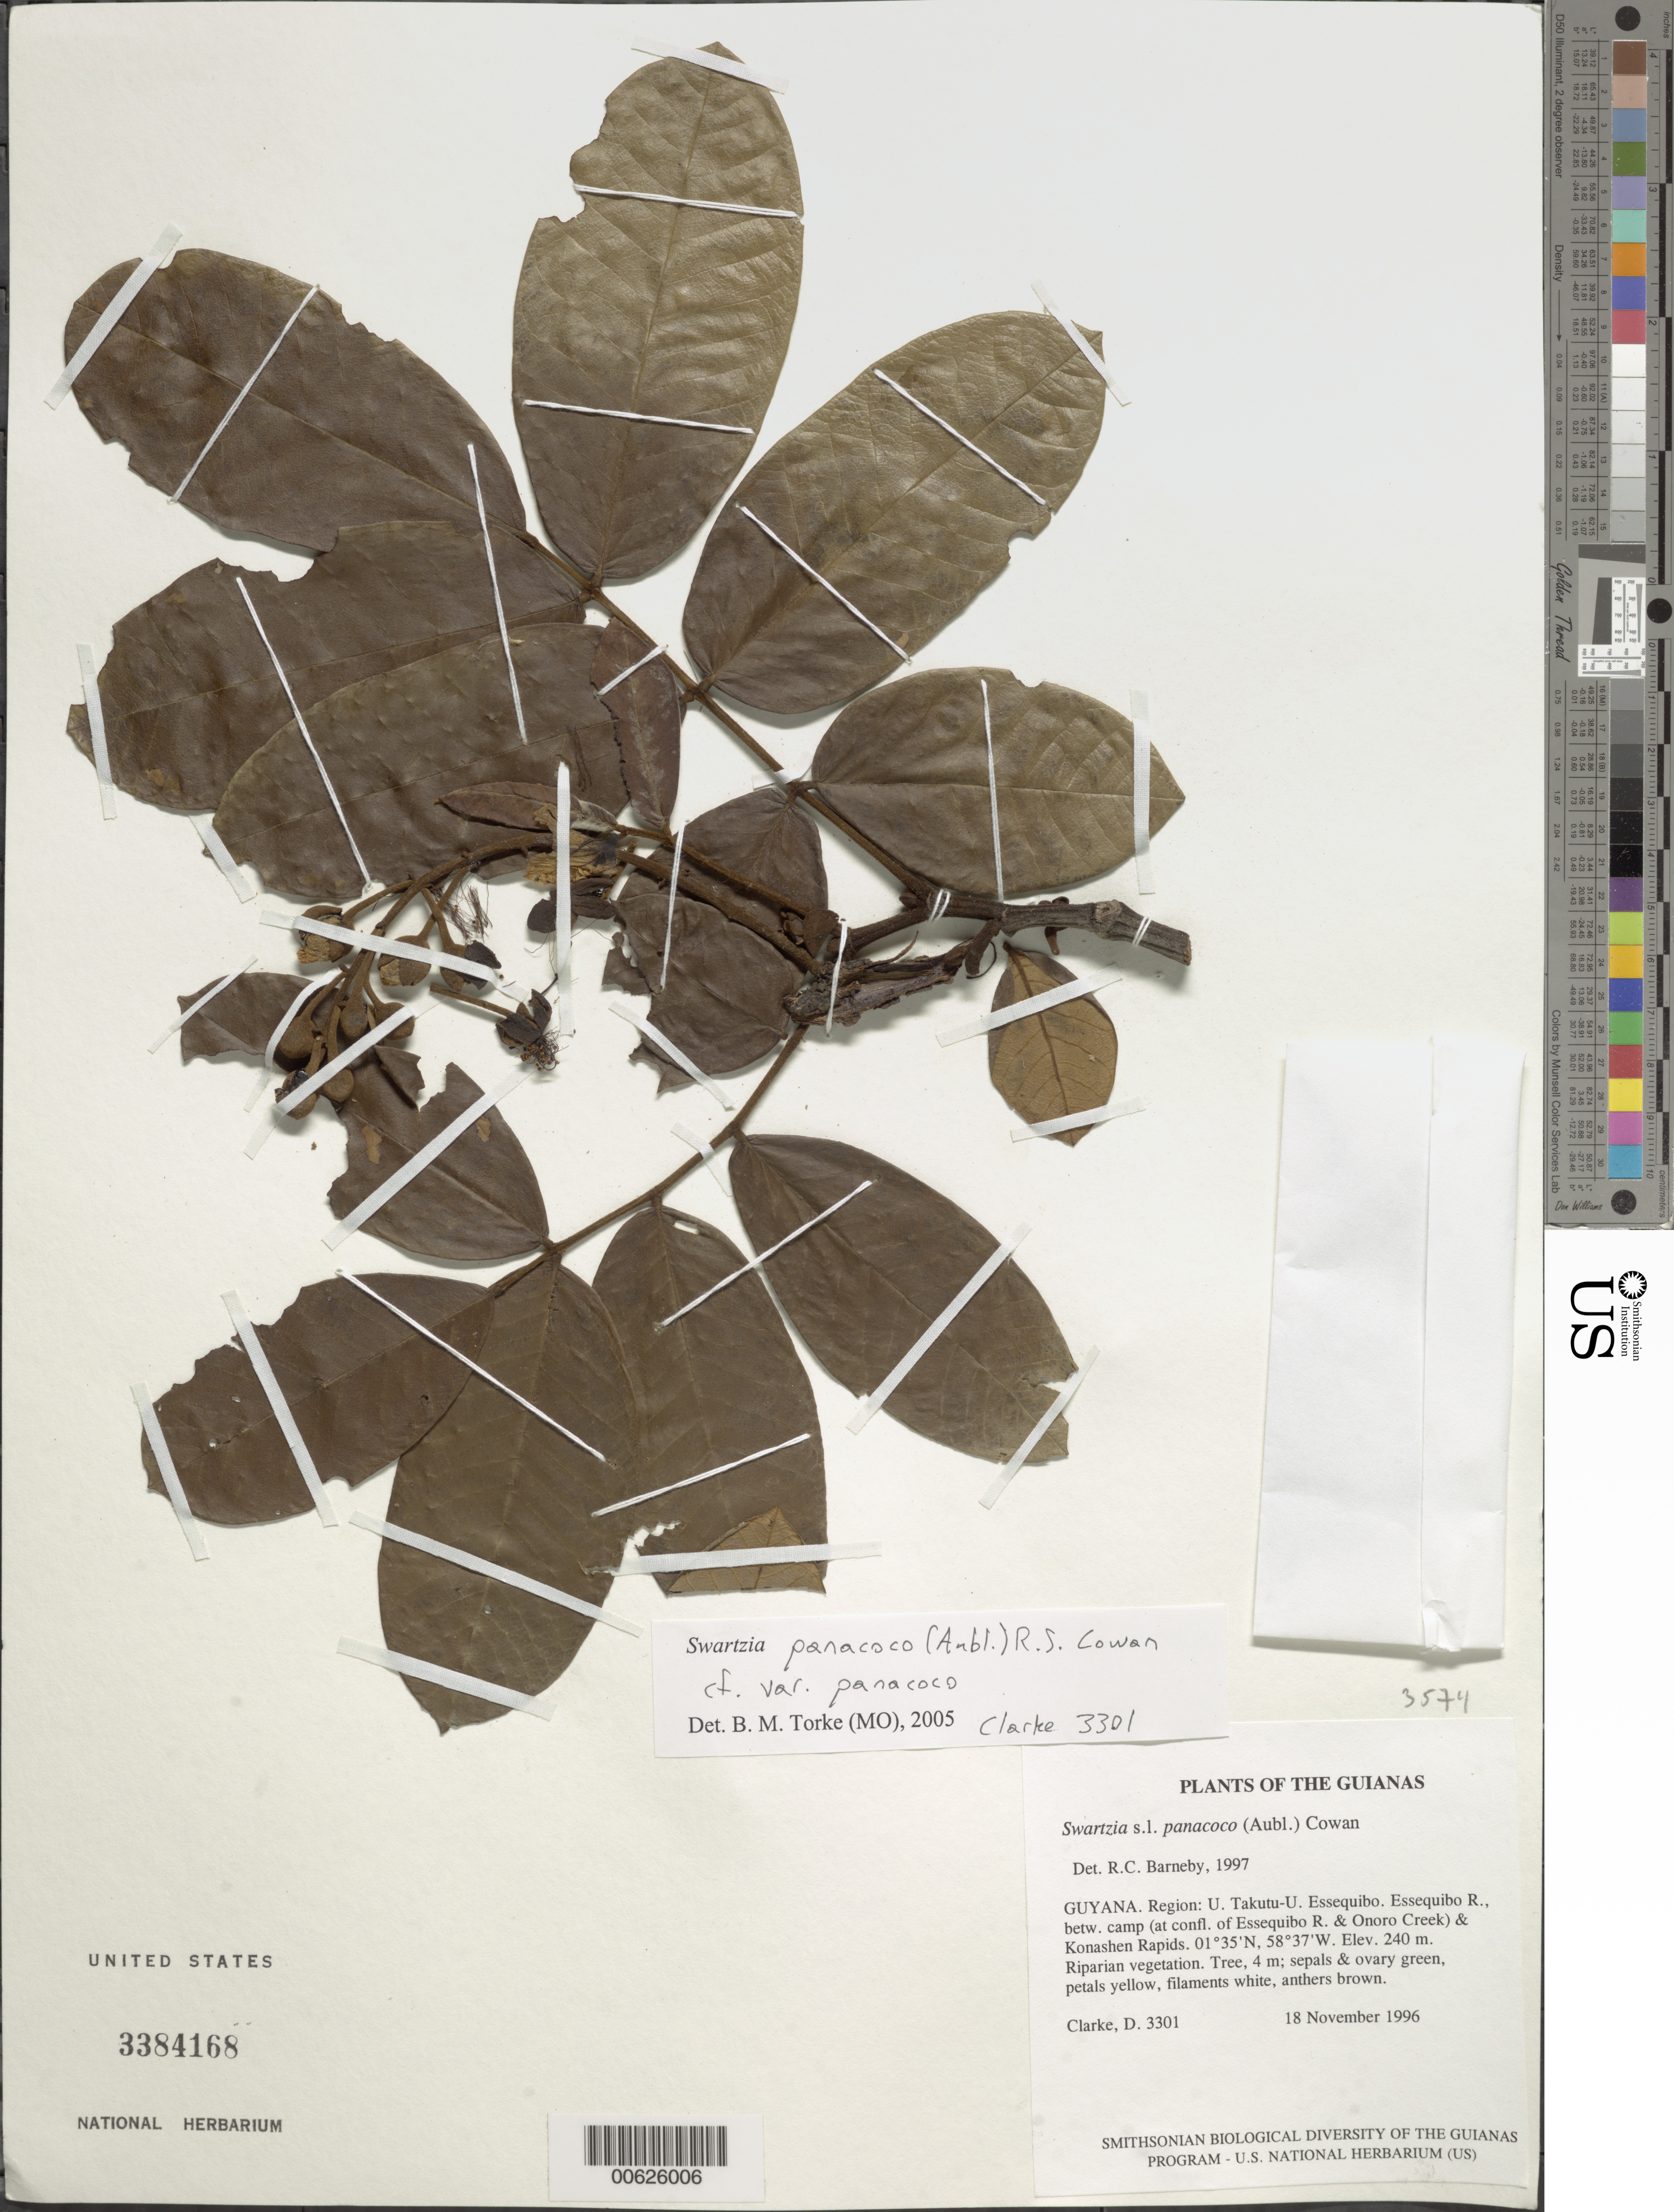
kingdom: Plantae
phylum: Tracheophyta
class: Magnoliopsida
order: Fabales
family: Fabaceae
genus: Swartzia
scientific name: Swartzia panacoco var. panacoco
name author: (Aubl.) R.S. Cowan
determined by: Torke, B. M., (MO)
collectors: H. D. Clarke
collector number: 3301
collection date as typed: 18 November 1996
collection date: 1996-11-18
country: Guyana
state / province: U. Takutu-U. Essequibo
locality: Essequibo R., betw. camp (at confl. of Essequibo R. & Onoro Creek) & Konashen Rapids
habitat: Riparian vegetation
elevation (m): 240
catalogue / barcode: US 3384168